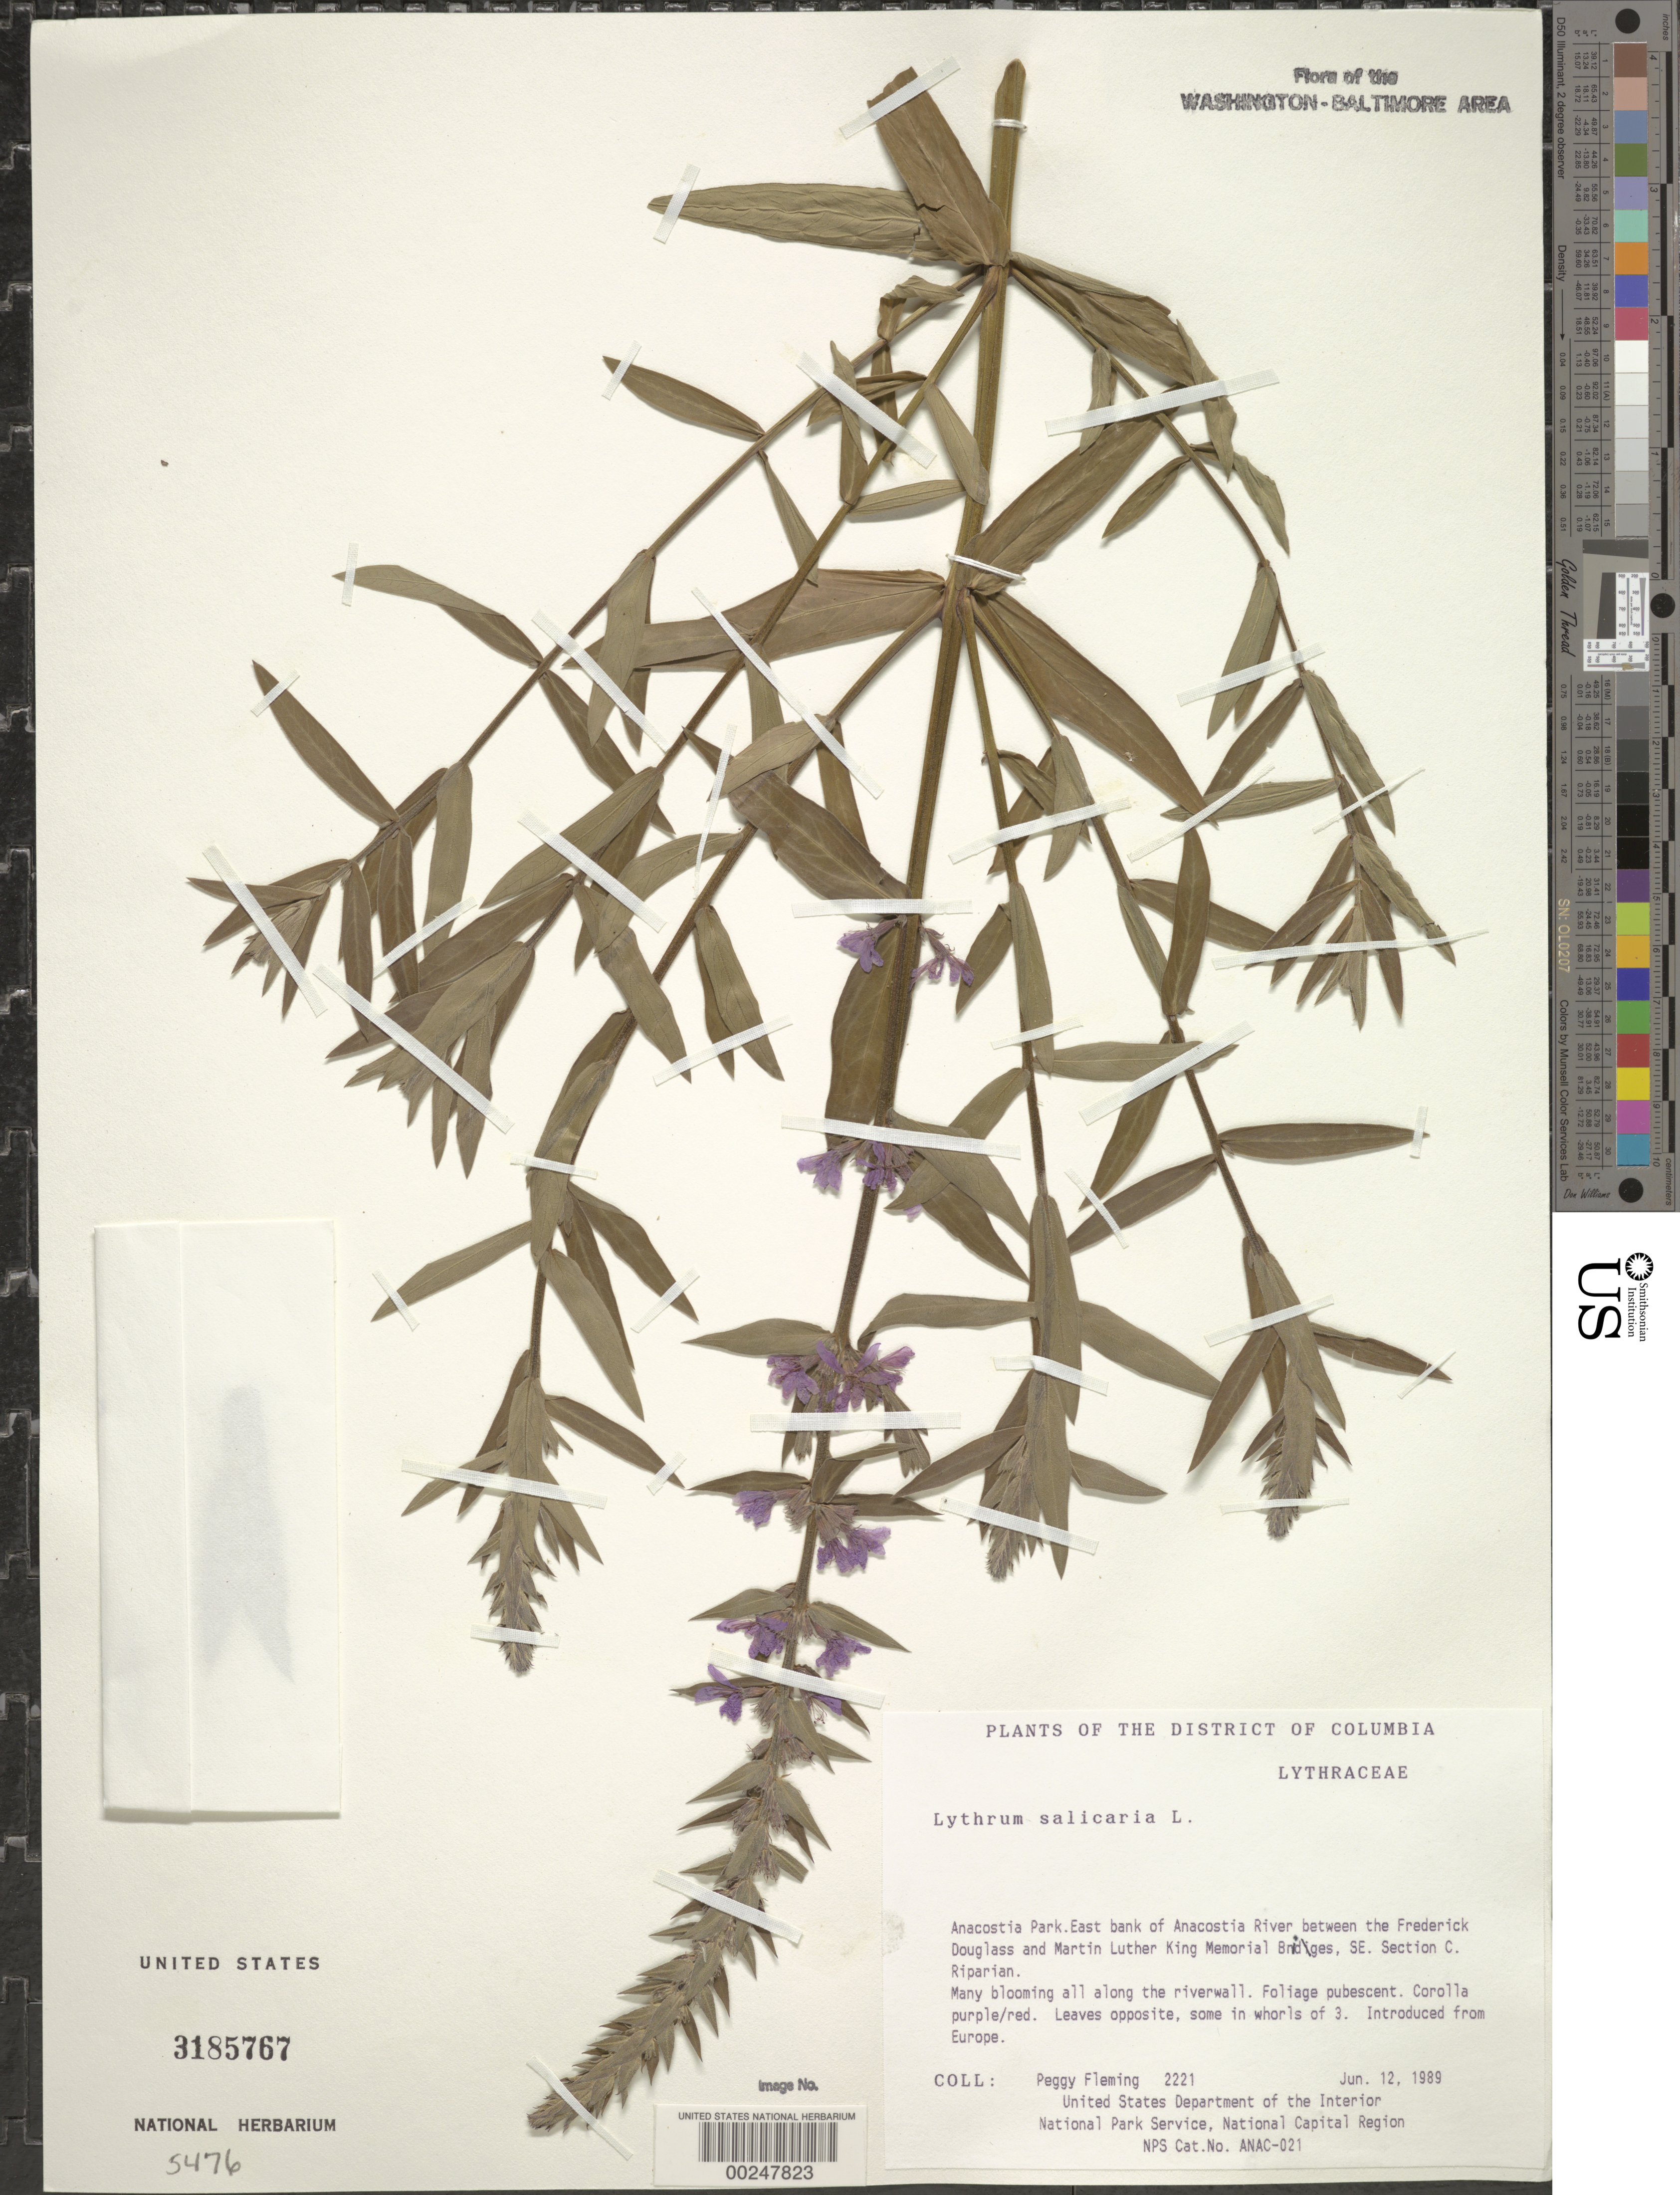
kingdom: Plantae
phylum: Tracheophyta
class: Magnoliopsida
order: Myrtales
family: Lythraceae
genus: Lythrum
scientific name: Lythrum salicaria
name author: L.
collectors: P. Fleming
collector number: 2221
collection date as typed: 12 Jun 1989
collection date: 1989-06-12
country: United States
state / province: District of Columbia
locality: Anacostia Park, E bank of Anacostia River between the Frederick Douglass and Martin Luther King Memorial Bridges, Se, Section C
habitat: Riparian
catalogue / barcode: US 3185767